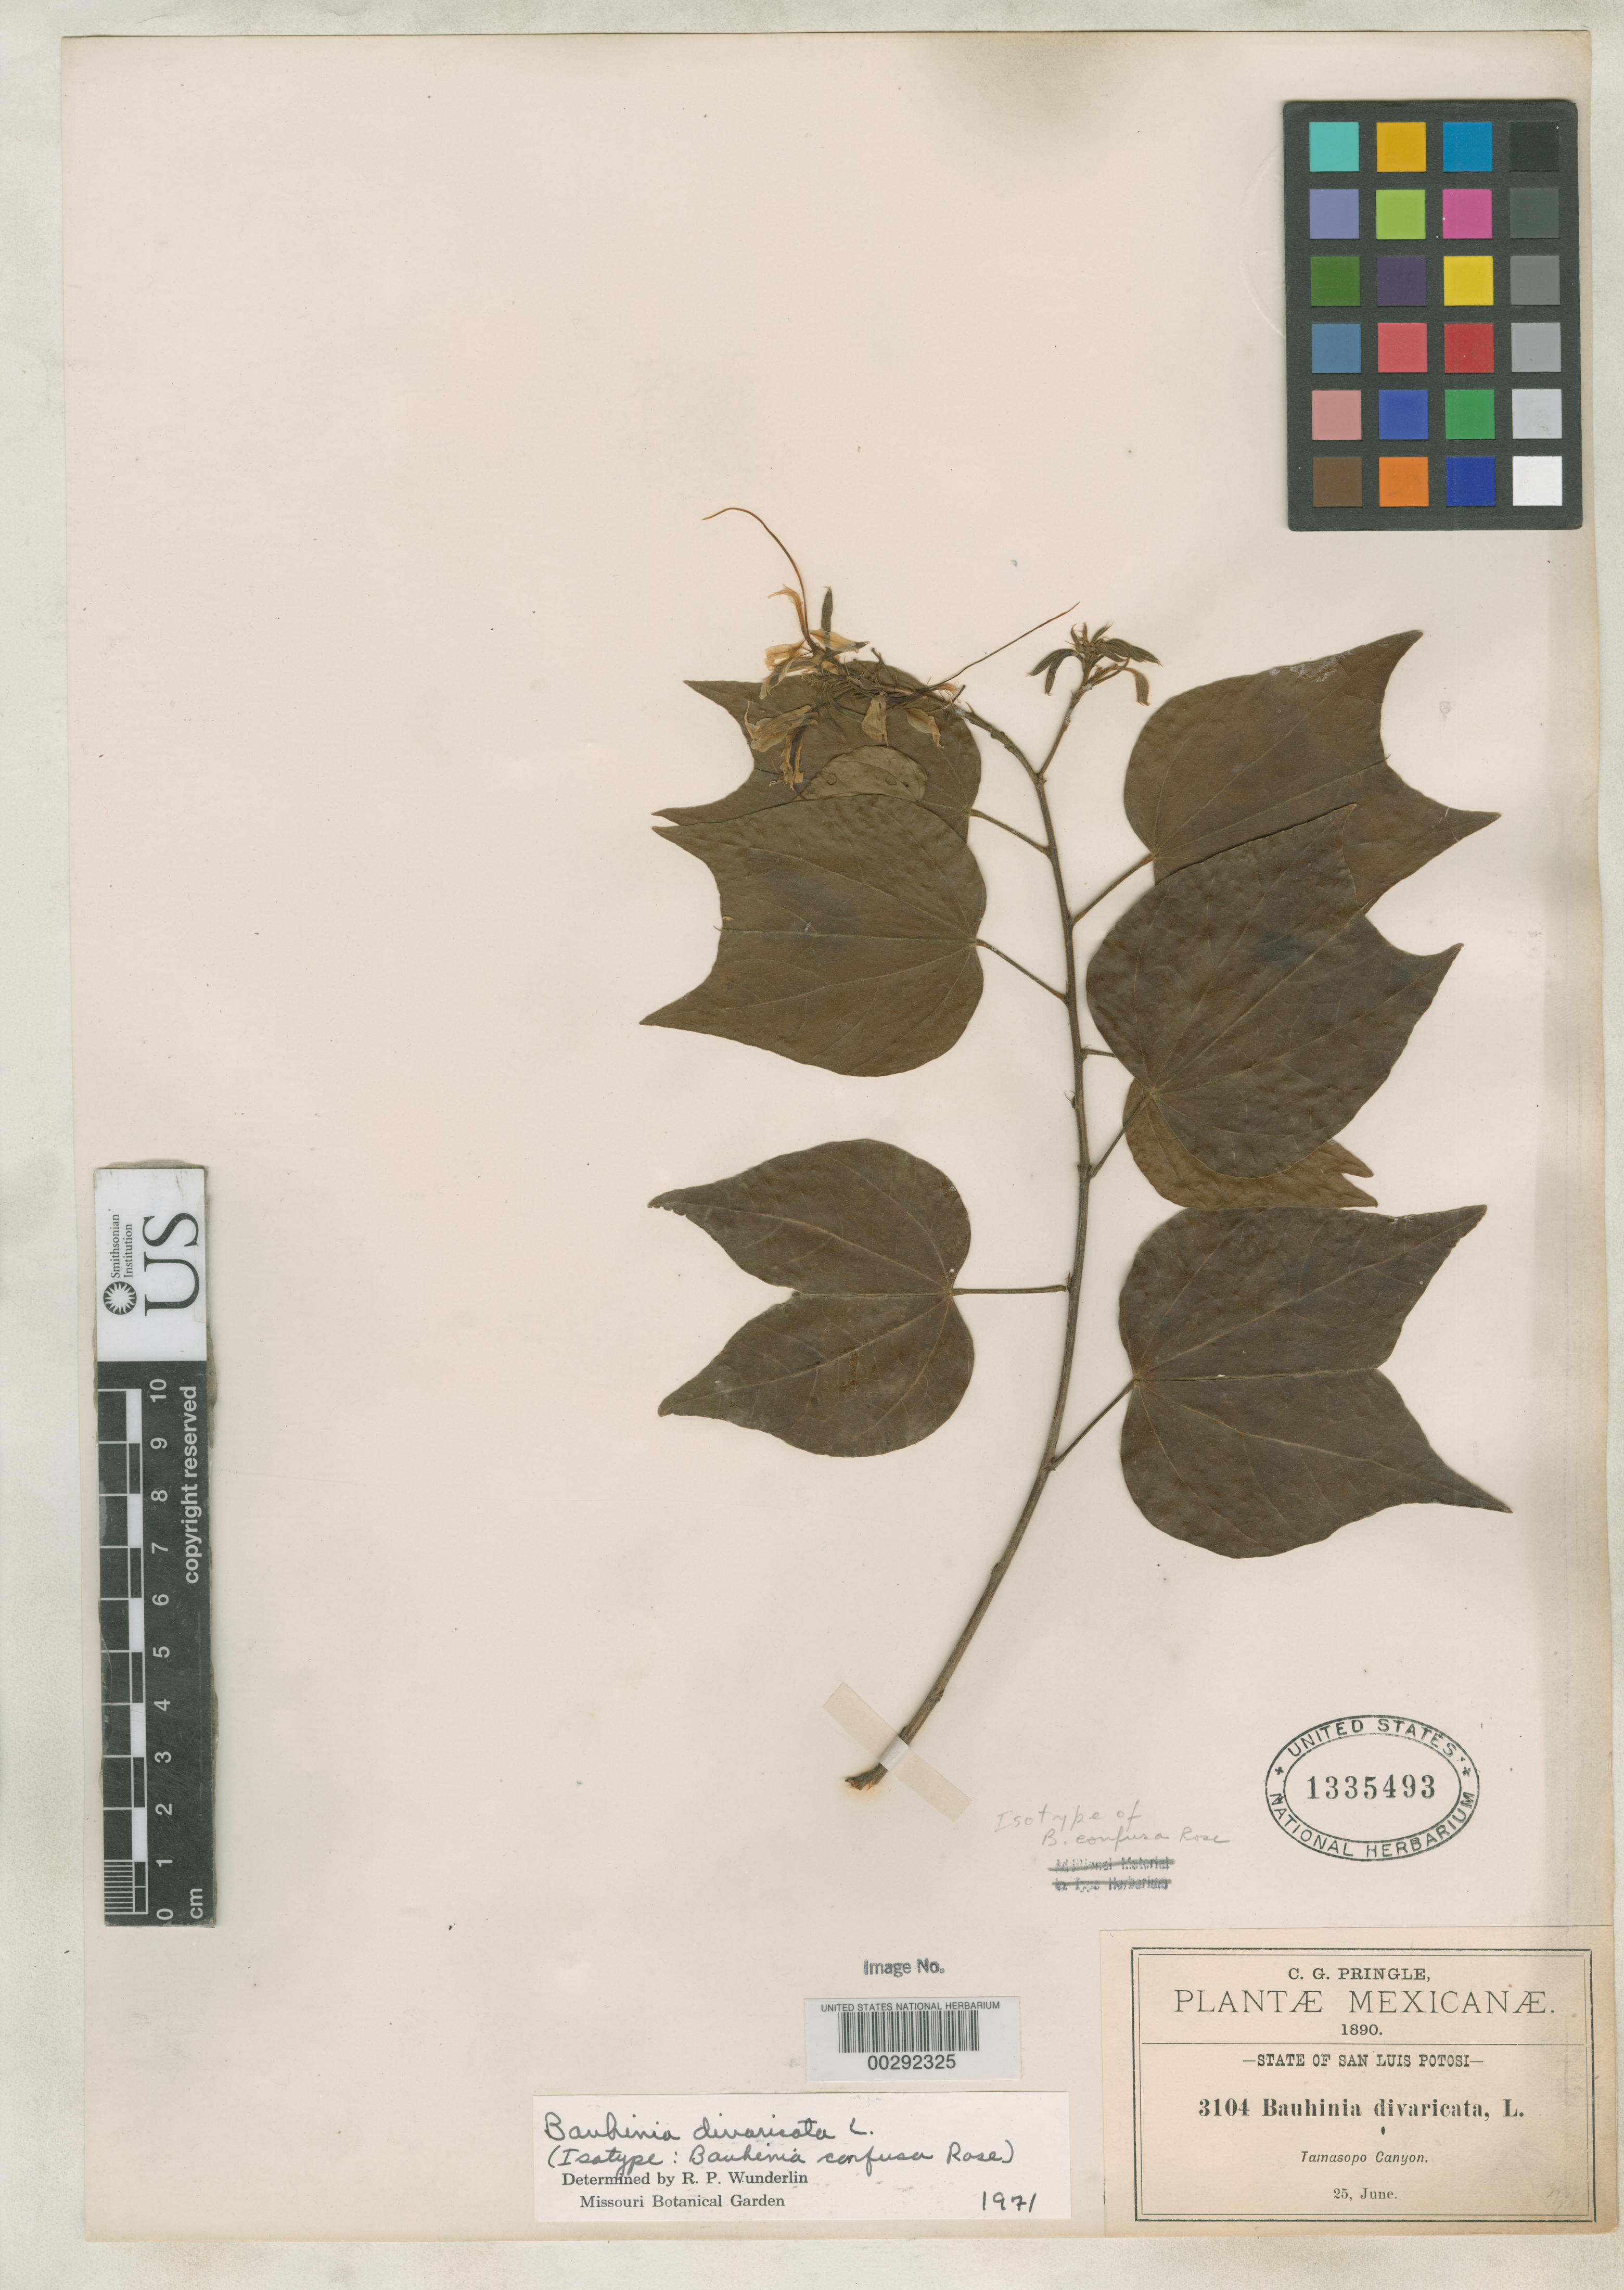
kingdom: Plantae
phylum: Tracheophyta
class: Magnoliopsida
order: Fabales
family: Fabaceae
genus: Bauhinia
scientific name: Bauhinia confusa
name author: Rose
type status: Isotype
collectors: C. G. Pringle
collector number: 3104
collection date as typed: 25 Jun 1890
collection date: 1890-06-25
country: Mexico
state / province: San Luis Potosí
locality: Tamasopo Canyon.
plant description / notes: From the herbarium of J. Donnell Smith.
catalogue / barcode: US 1335493